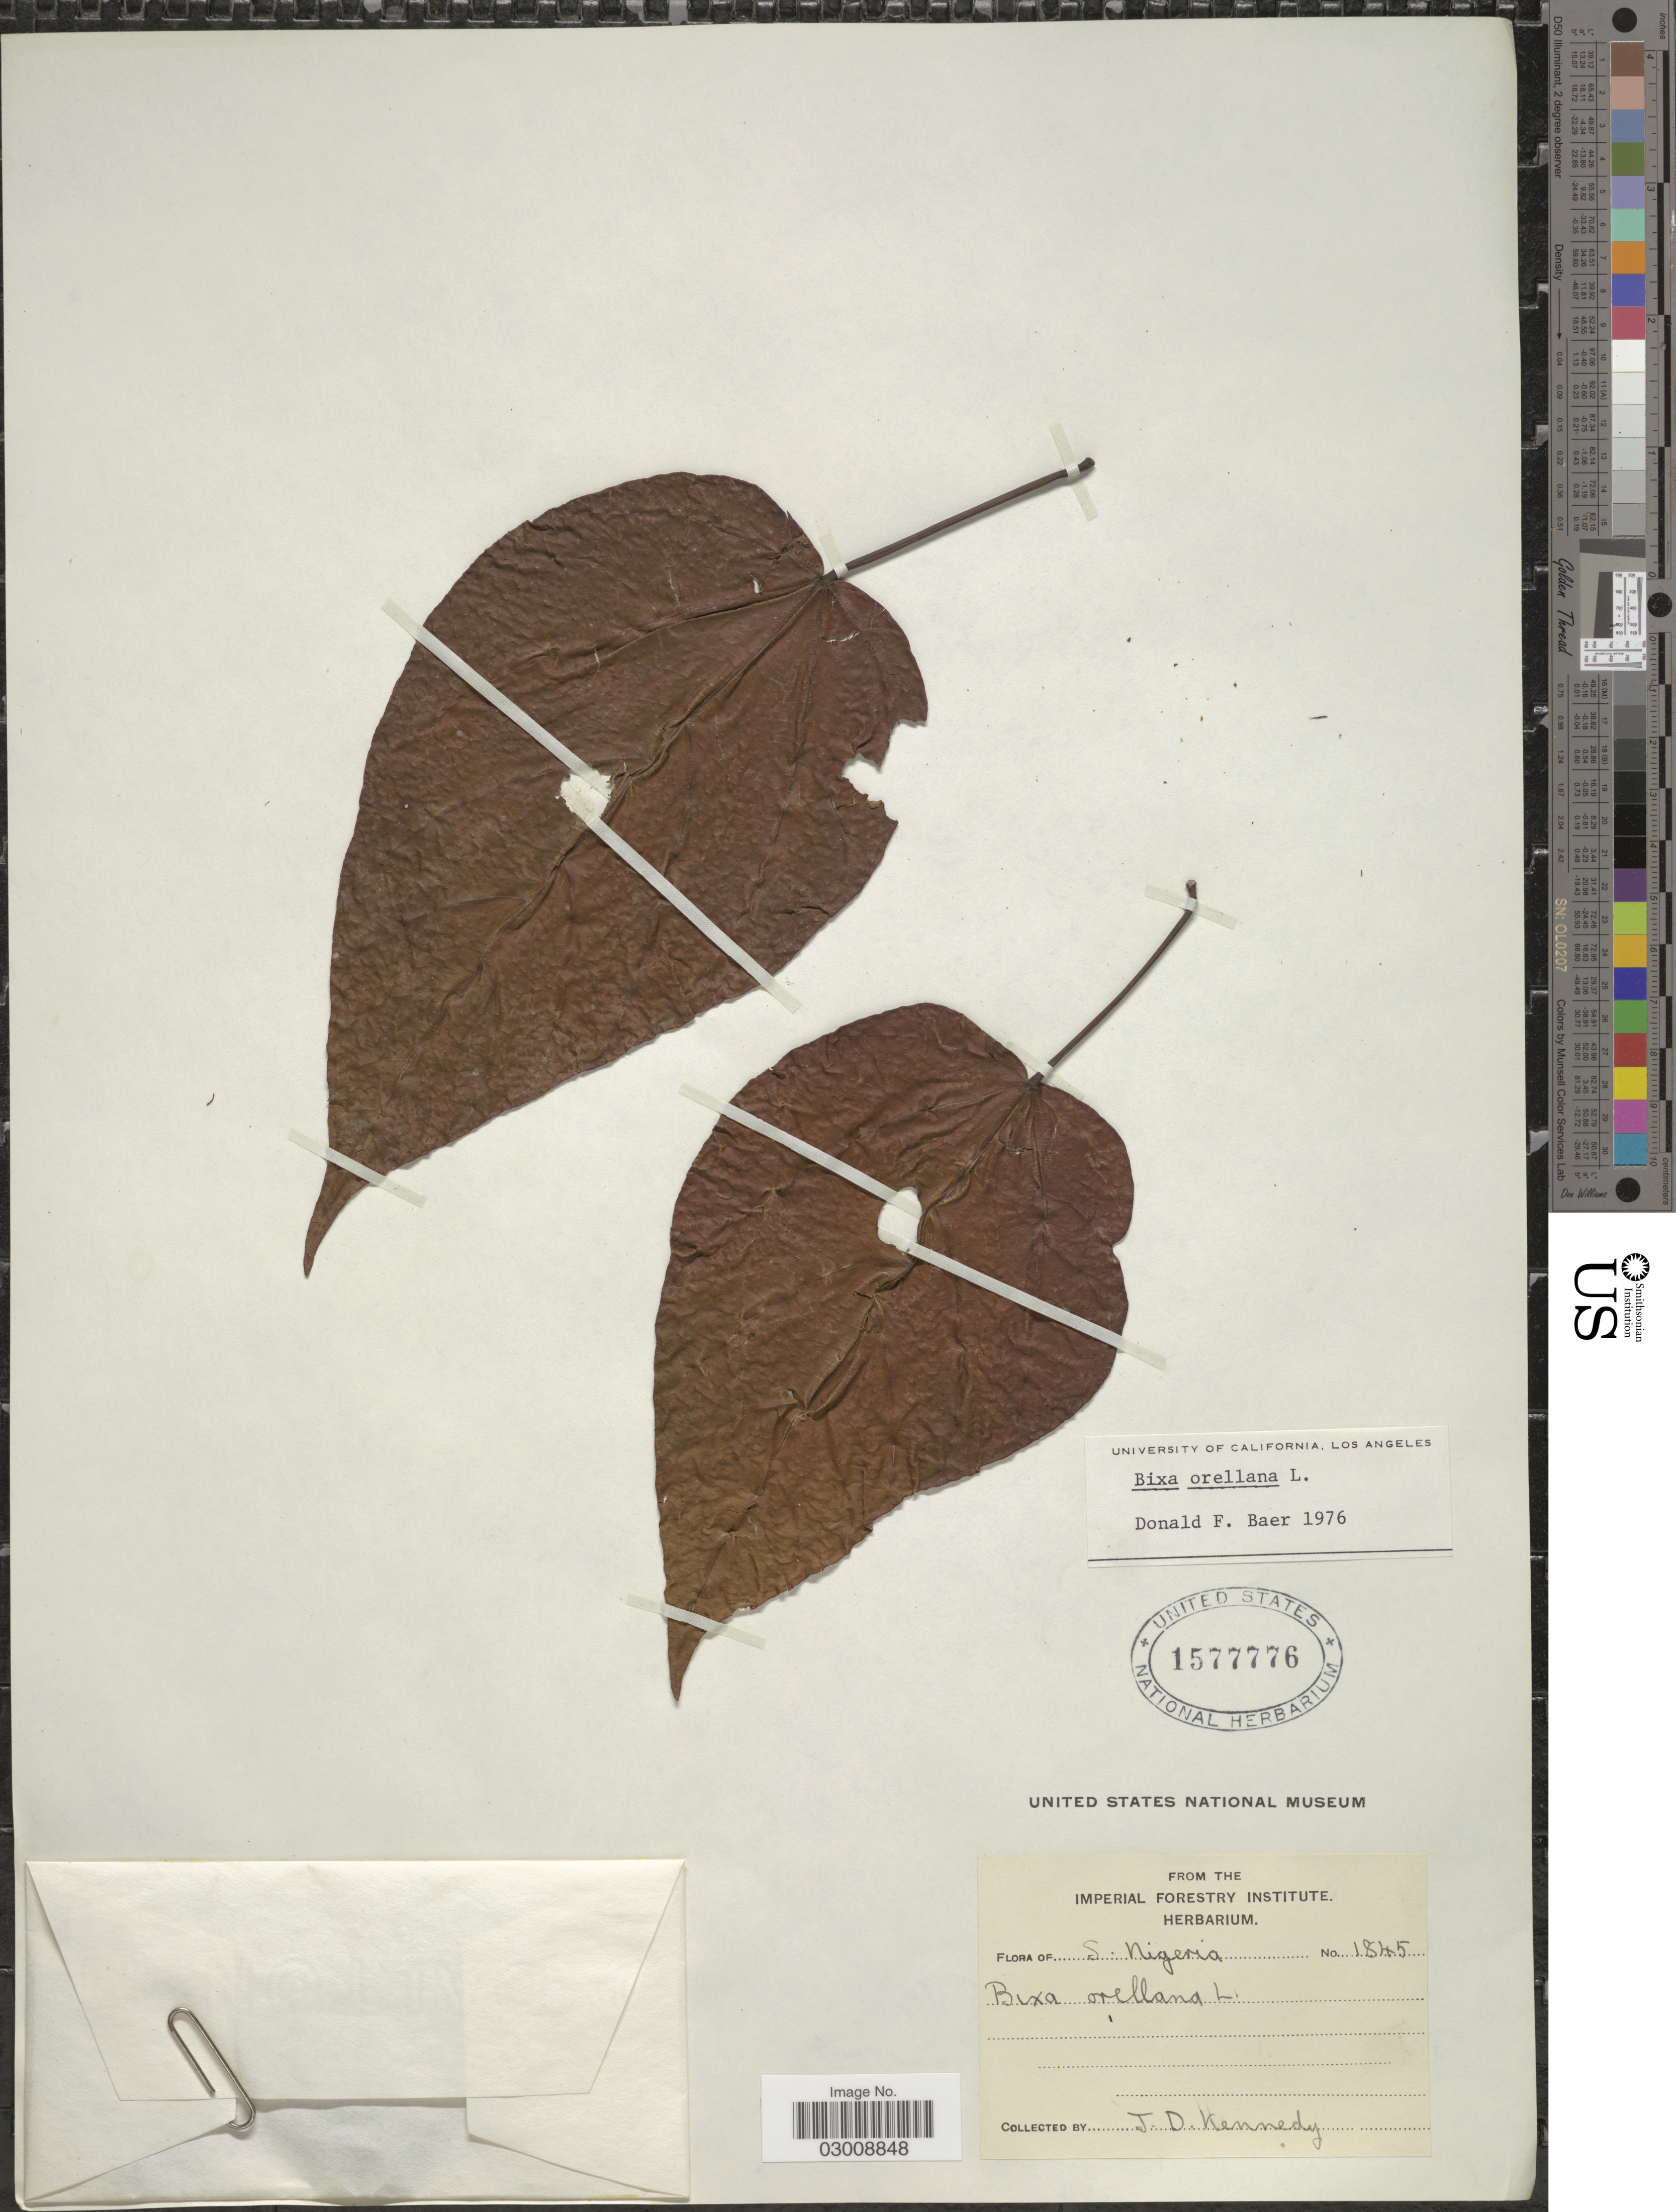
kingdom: Plantae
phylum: Tracheophyta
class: Magnoliopsida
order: Malvales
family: Bixaceae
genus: Bixa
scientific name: Bixa orellana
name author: L.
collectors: J. D. Kennedy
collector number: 1845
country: Nigeria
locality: S. Nigeria.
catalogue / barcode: US 1577776